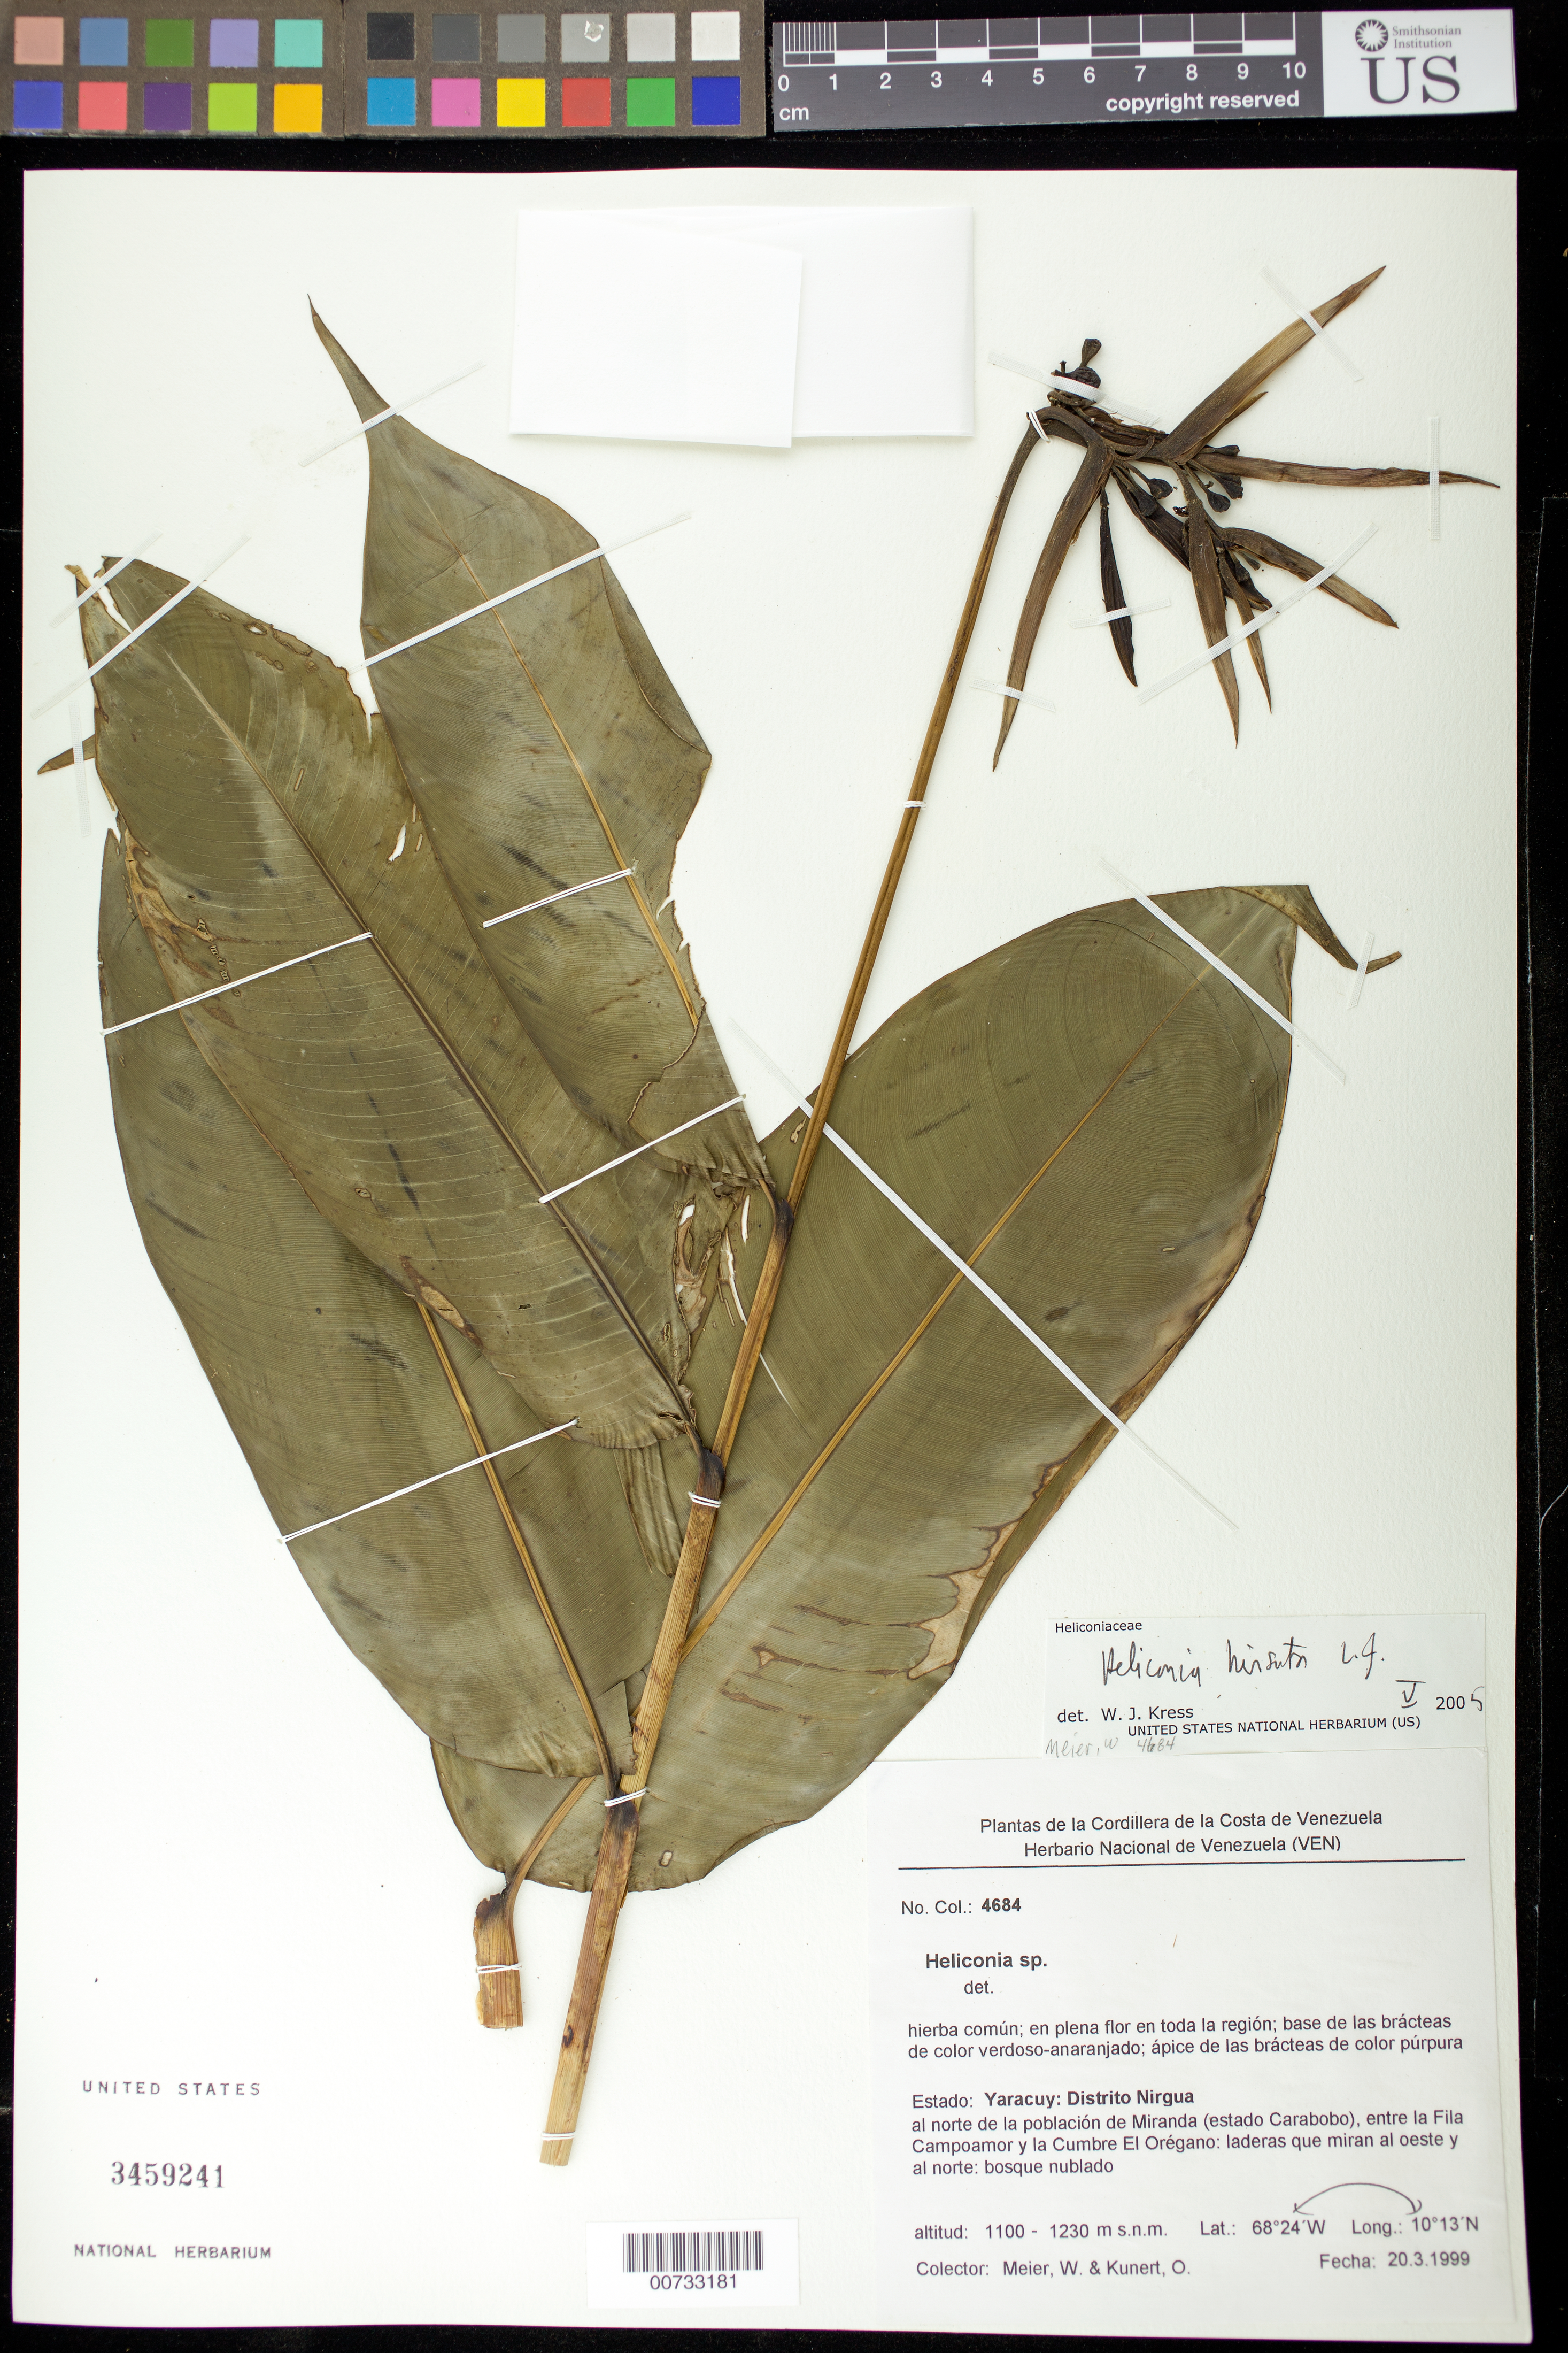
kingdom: Plantae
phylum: Tracheophyta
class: Liliopsida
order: Zingiberales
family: Heliconiaceae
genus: Heliconia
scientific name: Heliconia hirsuta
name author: L. f.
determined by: Kress, W. J., (US), Smithsonian Institution - National Museum of Natural History (UNITED STATES)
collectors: W. Meier & O. Kunert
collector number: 4684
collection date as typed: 20 Mar 1999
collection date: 1999-03-20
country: Venezuela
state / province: Yaracuy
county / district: Nirgua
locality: al norte de lo poblacion de Miranda (estado Carabobo), entre la Fila Campoamor y la cumbre El Oregano: laderas que miran al oeste y al norte: bosque nublado.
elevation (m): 1100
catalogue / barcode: US 3459241